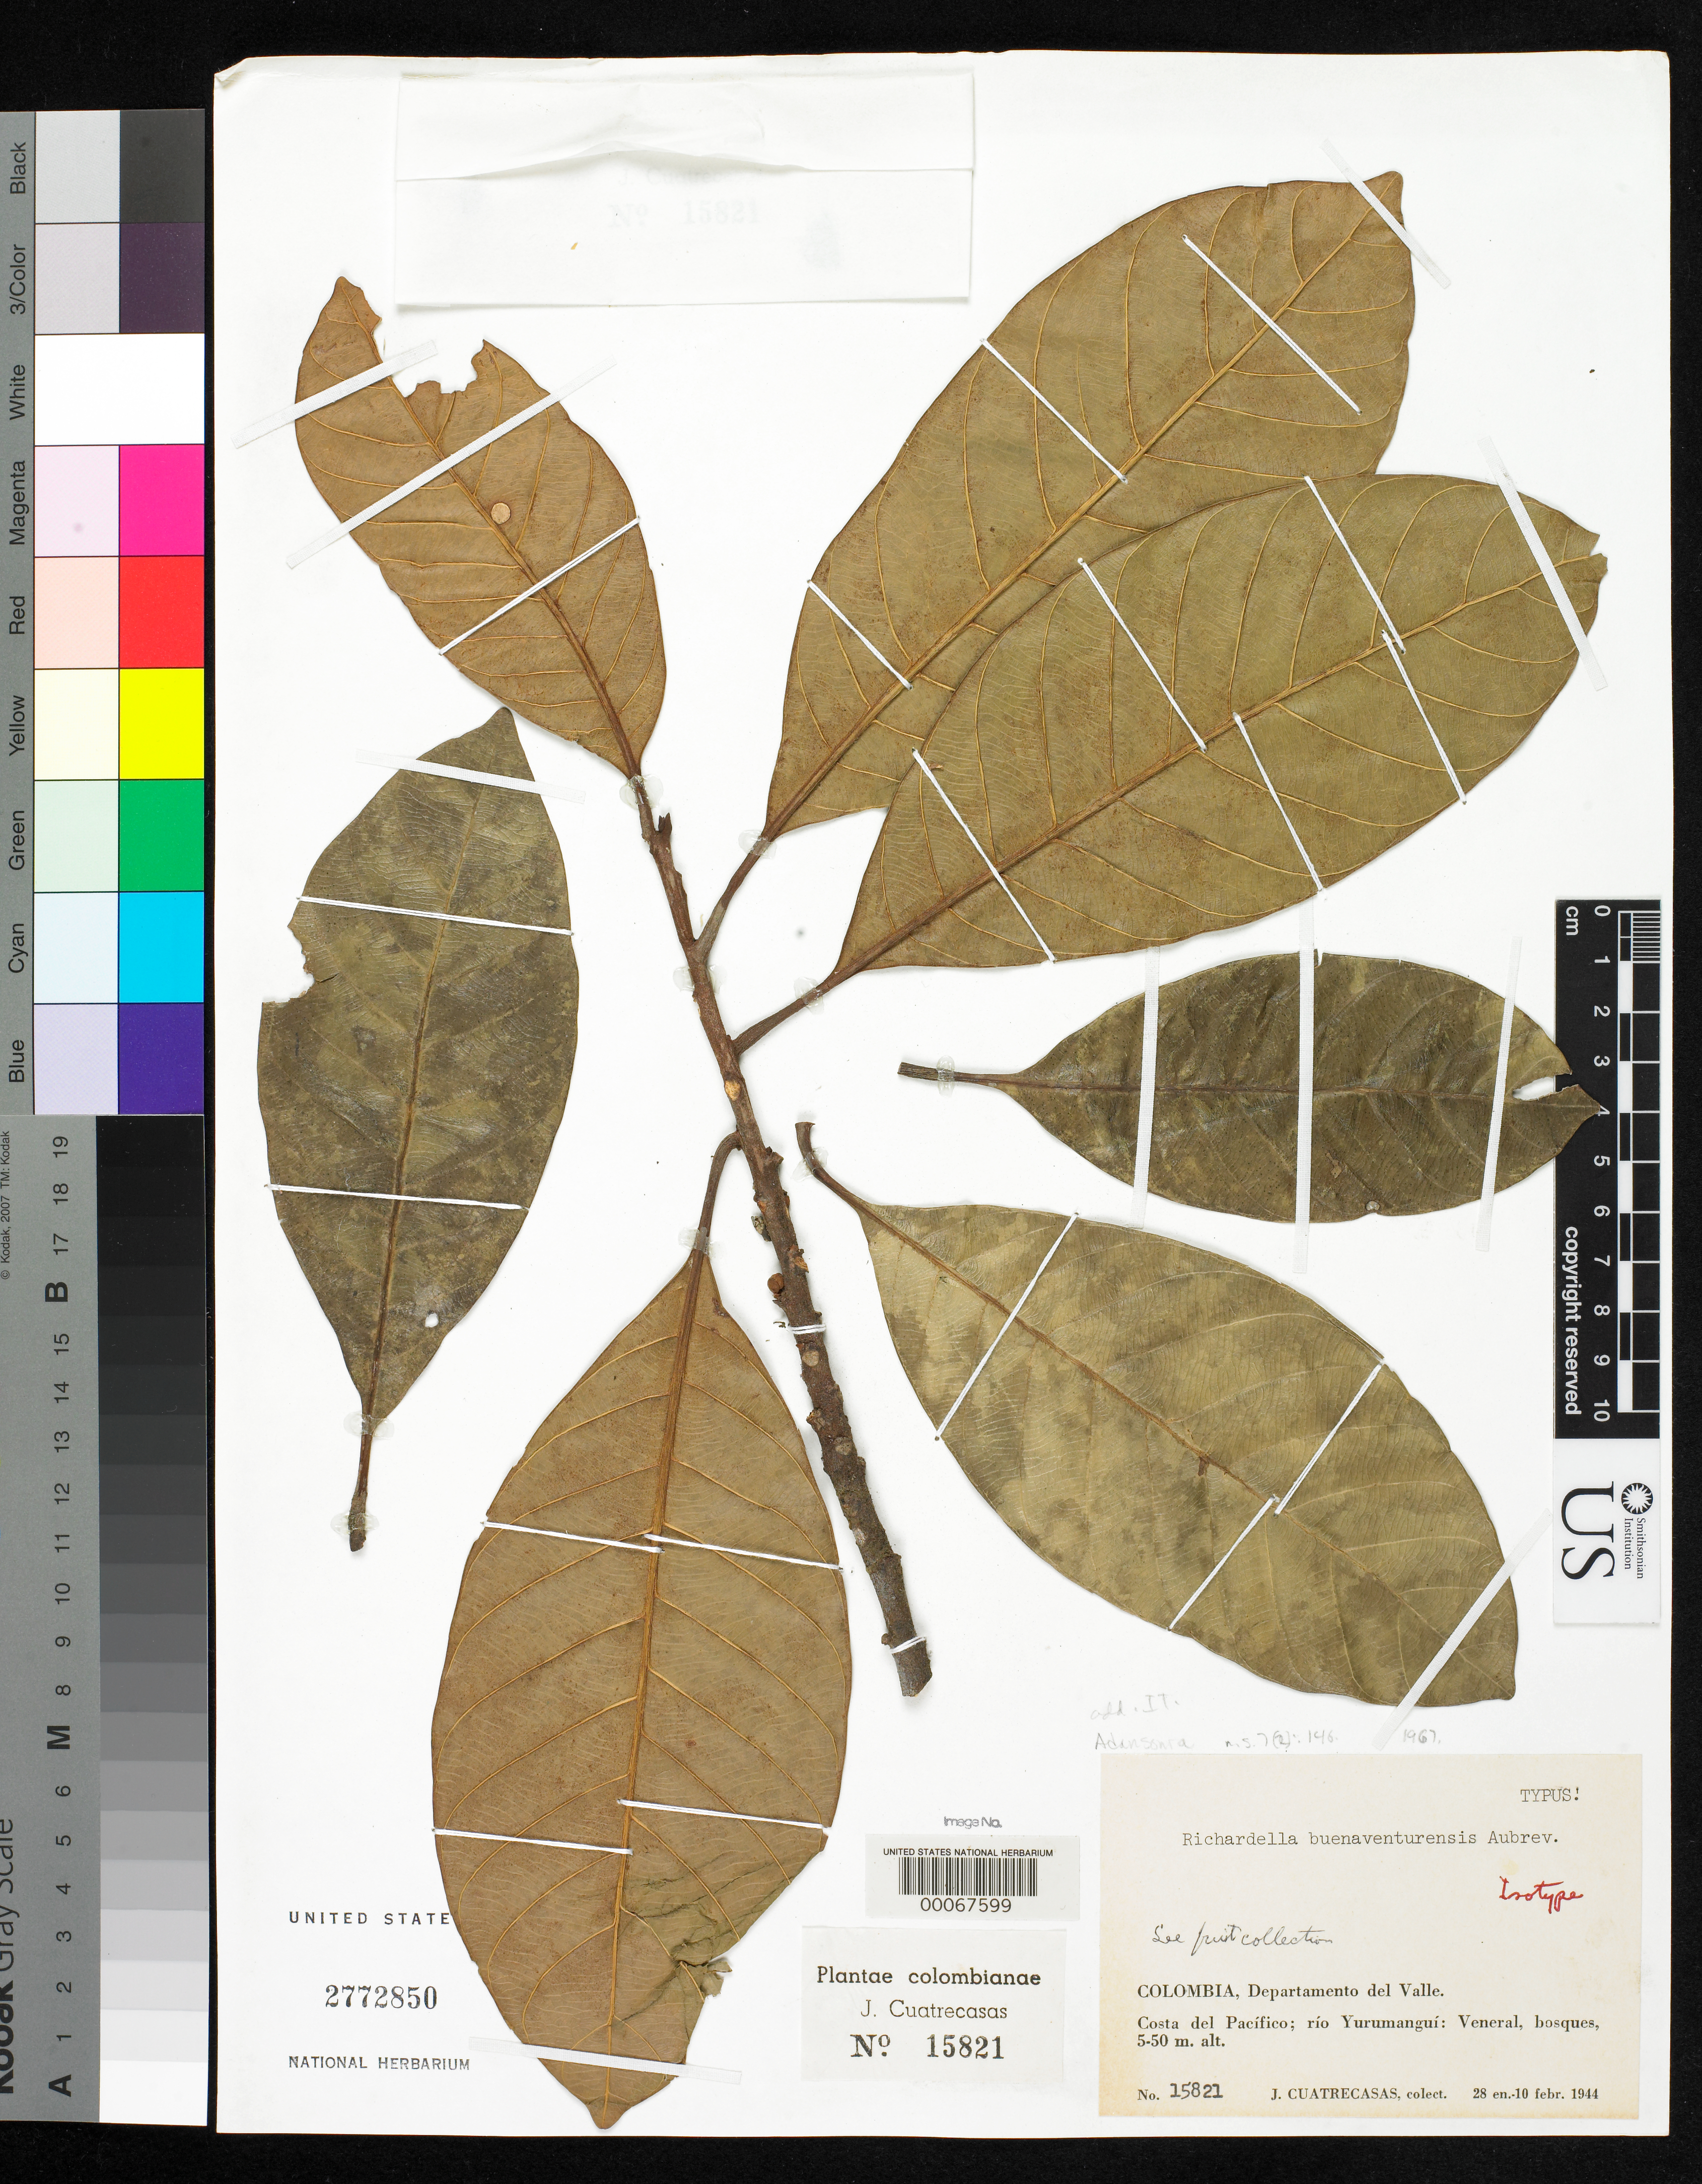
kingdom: Plantae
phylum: Tracheophyta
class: Magnoliopsida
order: Ericales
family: Sapotaceae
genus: Richardella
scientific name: Richardella buenaventurensis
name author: Aubrév.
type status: Isotype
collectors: J. Cuatrecasas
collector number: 15821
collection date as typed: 31 Jan 1944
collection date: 1944-01-31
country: Colombia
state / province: Valle del Cauca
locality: Costa del Pacifico, Rio Yurumangui, Veneral.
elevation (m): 20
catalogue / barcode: US 2772850